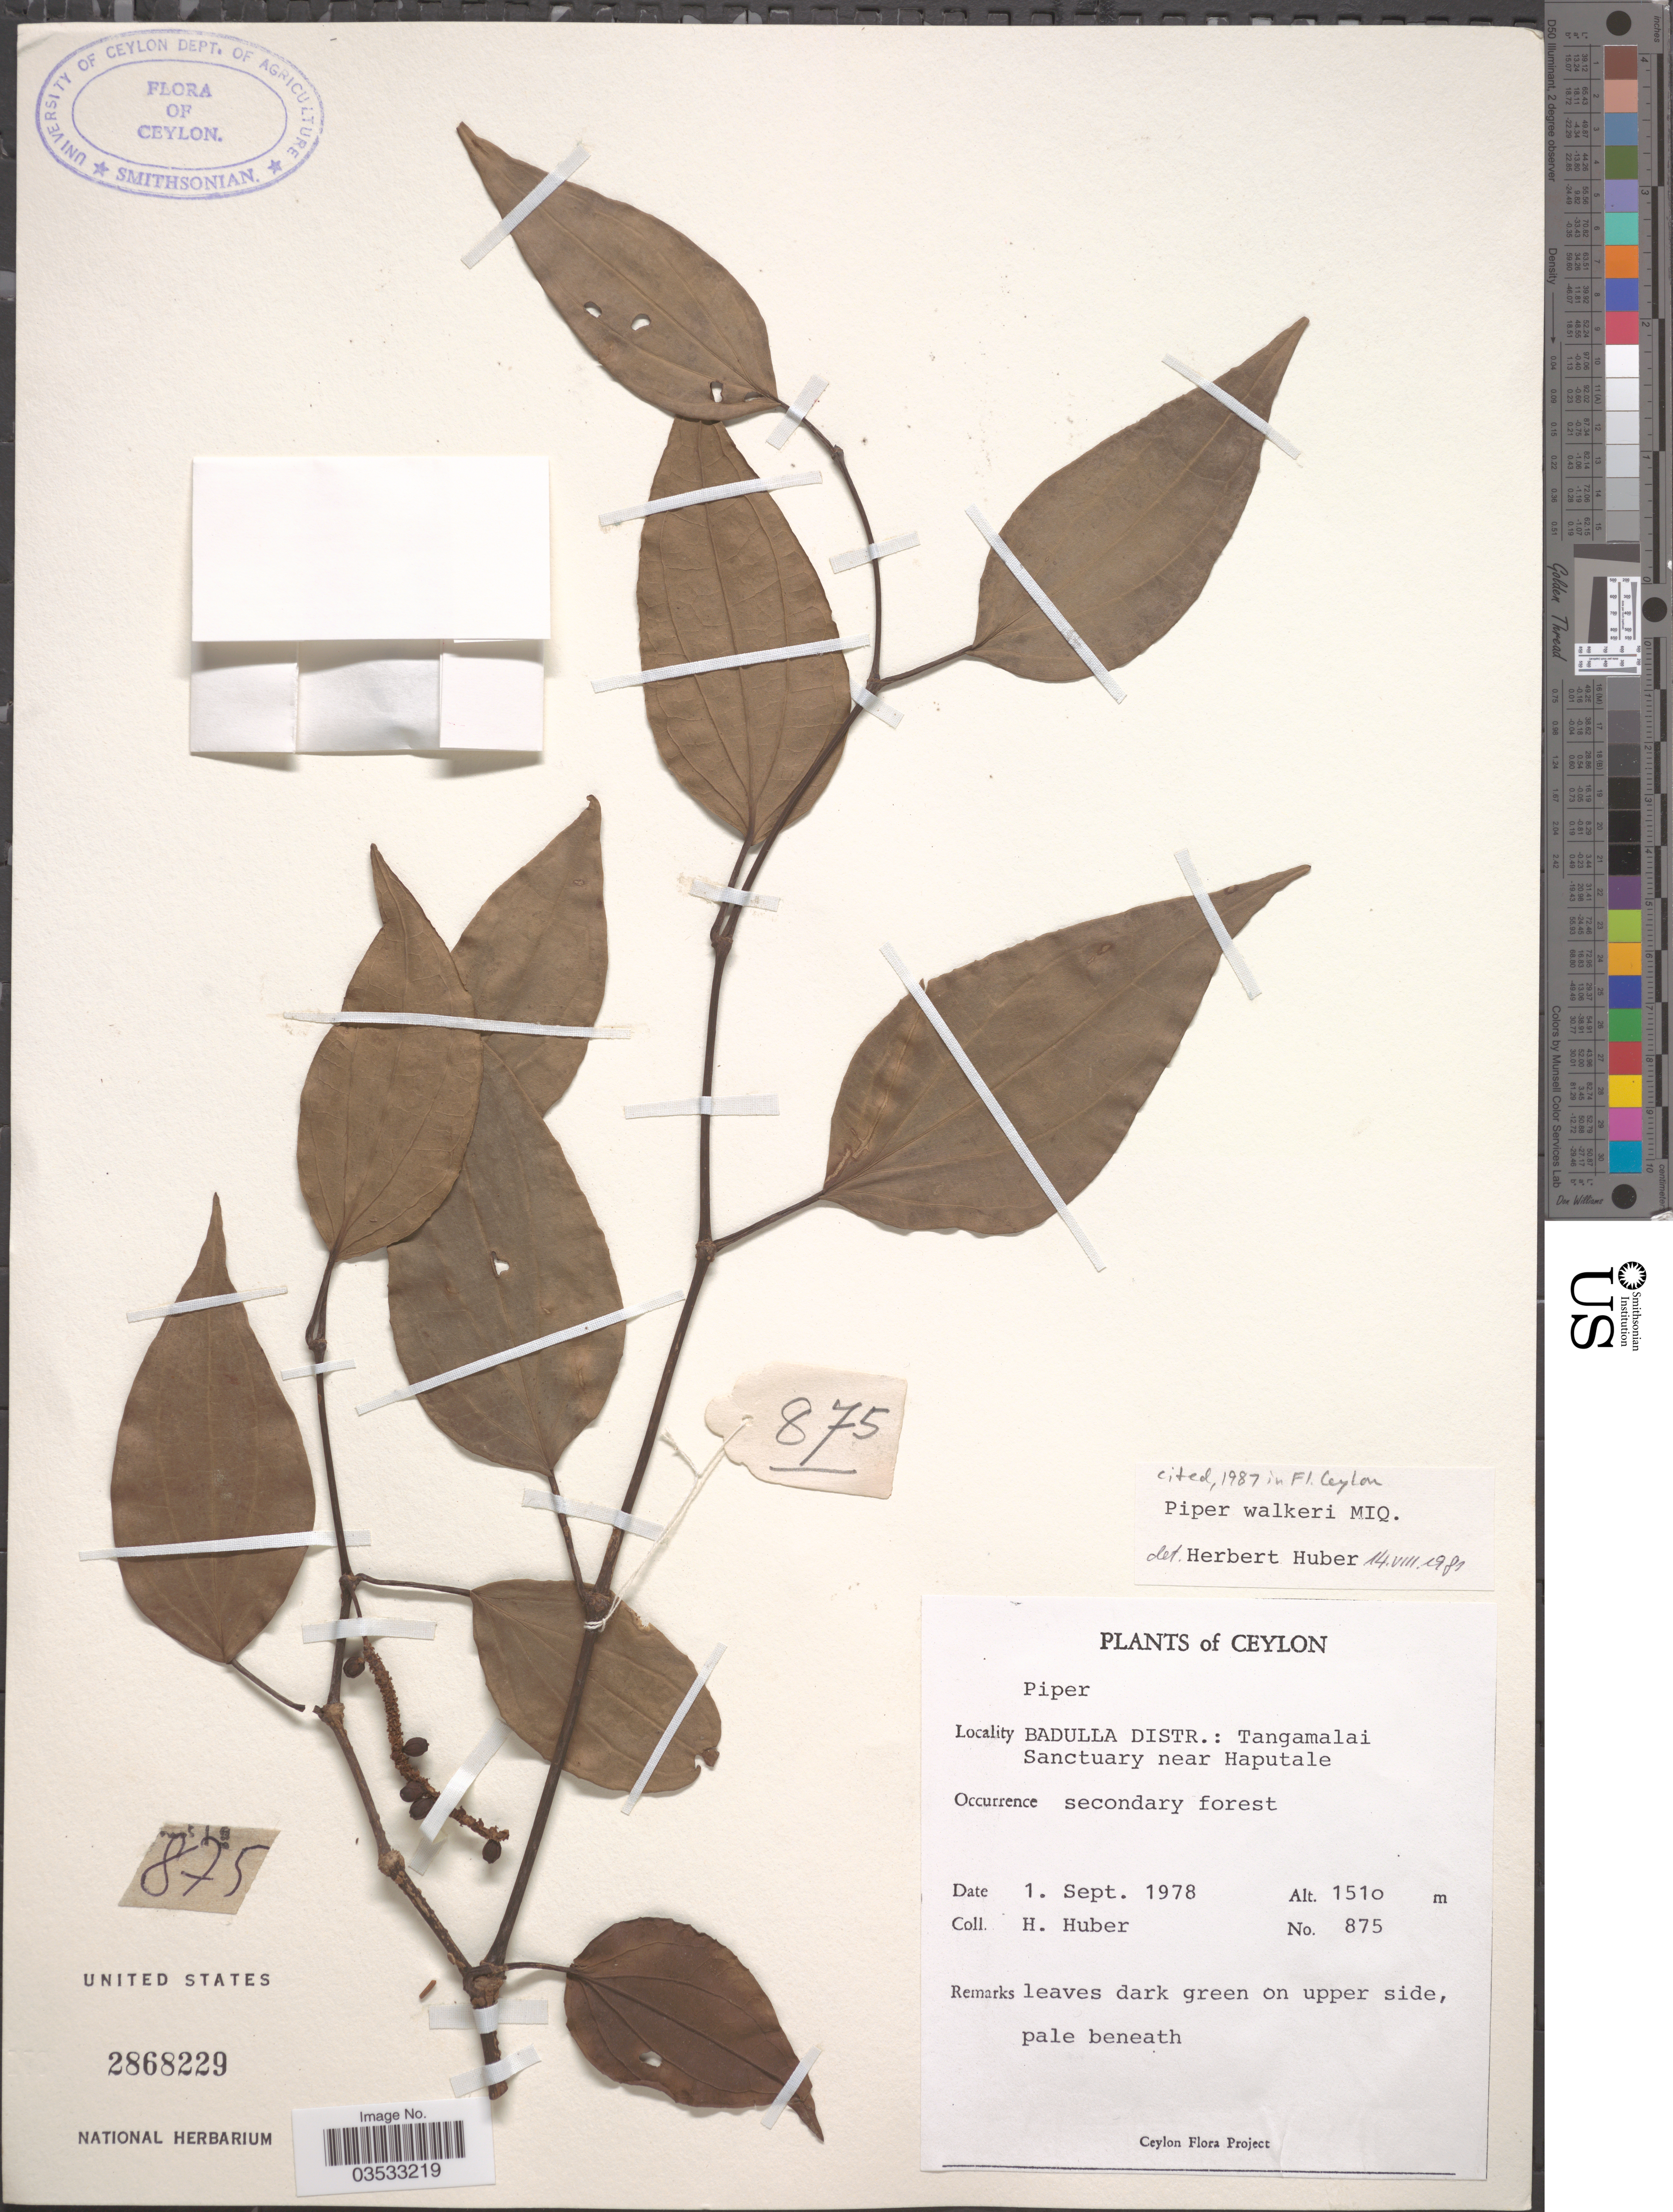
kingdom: Plantae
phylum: Tracheophyta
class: Magnoliopsida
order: Piperales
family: Piperaceae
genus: Piper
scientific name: Piper walkeri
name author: Miq.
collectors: H. Huber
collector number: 875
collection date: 1978-09-01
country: Sri Lanka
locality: Ceylon. Badulla Distr.: Tangamalai Sanctuary near Haputale.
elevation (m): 1510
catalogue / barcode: US 2868229